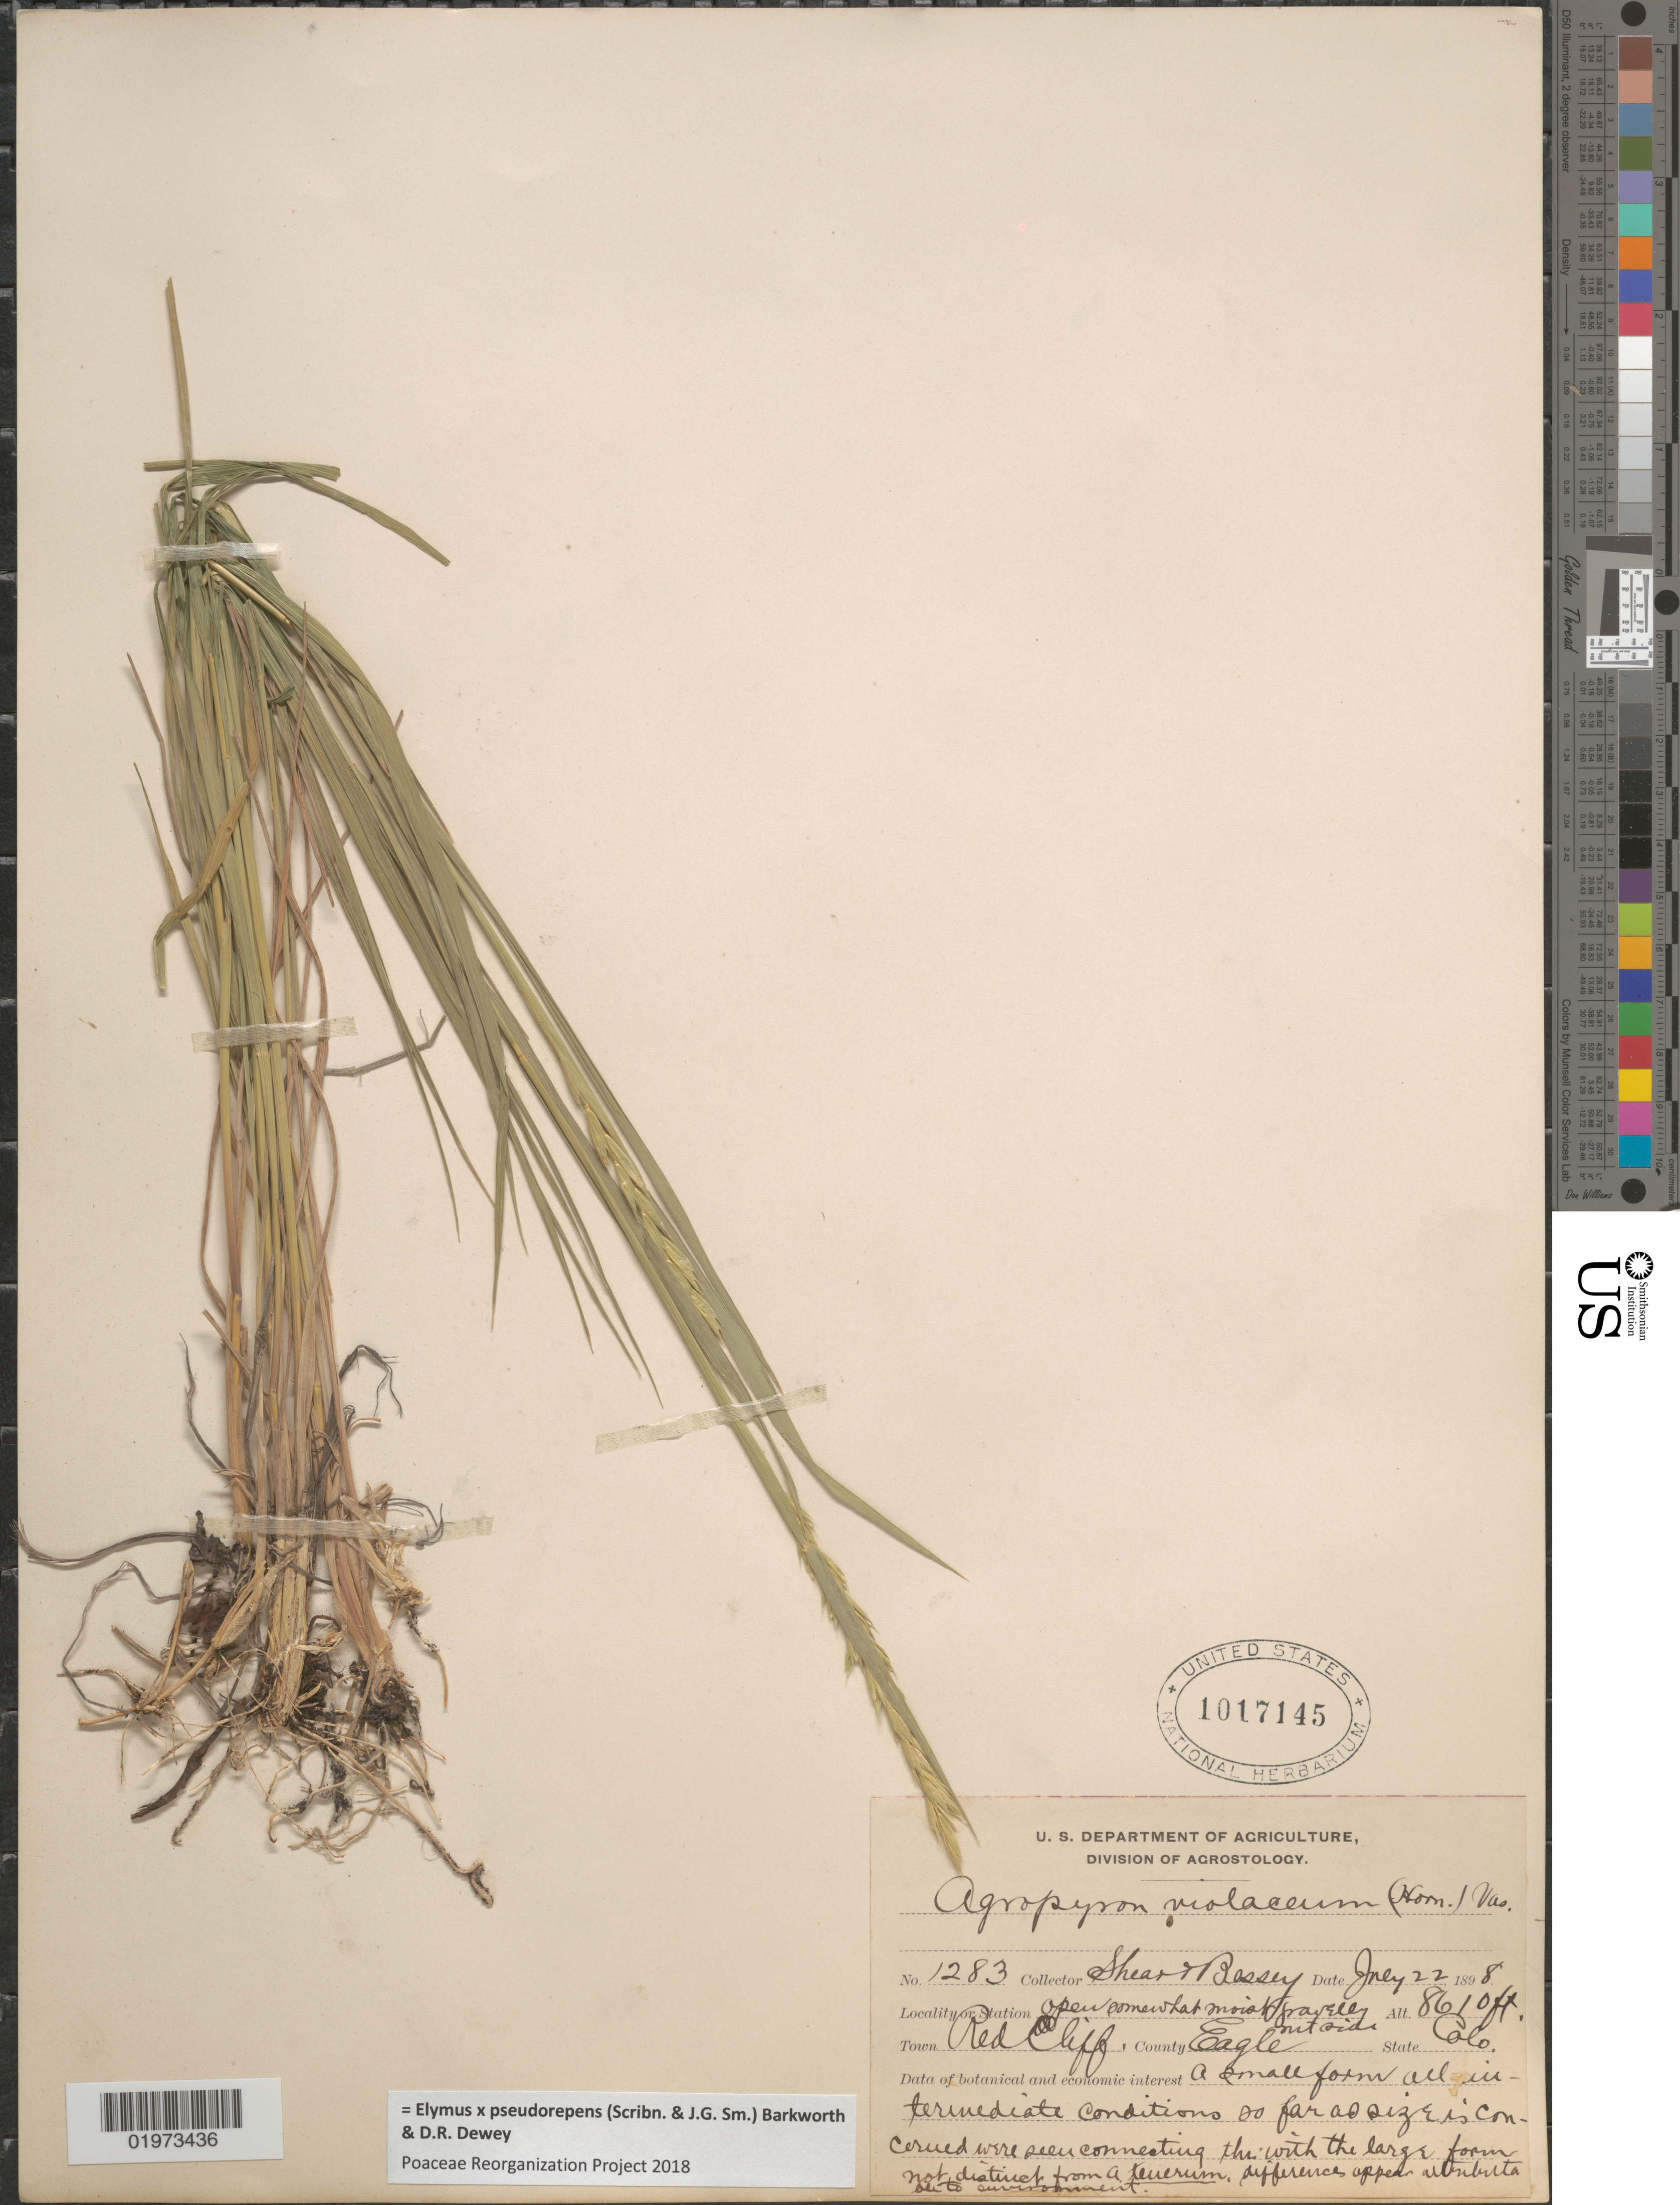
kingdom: Plantae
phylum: Tracheophyta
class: Liliopsida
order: Poales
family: Poaceae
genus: Elymus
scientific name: Elymus x pseudorepens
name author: (Scribn. & J.G. Sm.) Barkworth & Dewey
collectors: -- Shear & -. Bessey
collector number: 1283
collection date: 1898-07-22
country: United States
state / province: Colorado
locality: Town Red Cliff, County Eagle.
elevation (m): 2624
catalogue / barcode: US 1017145